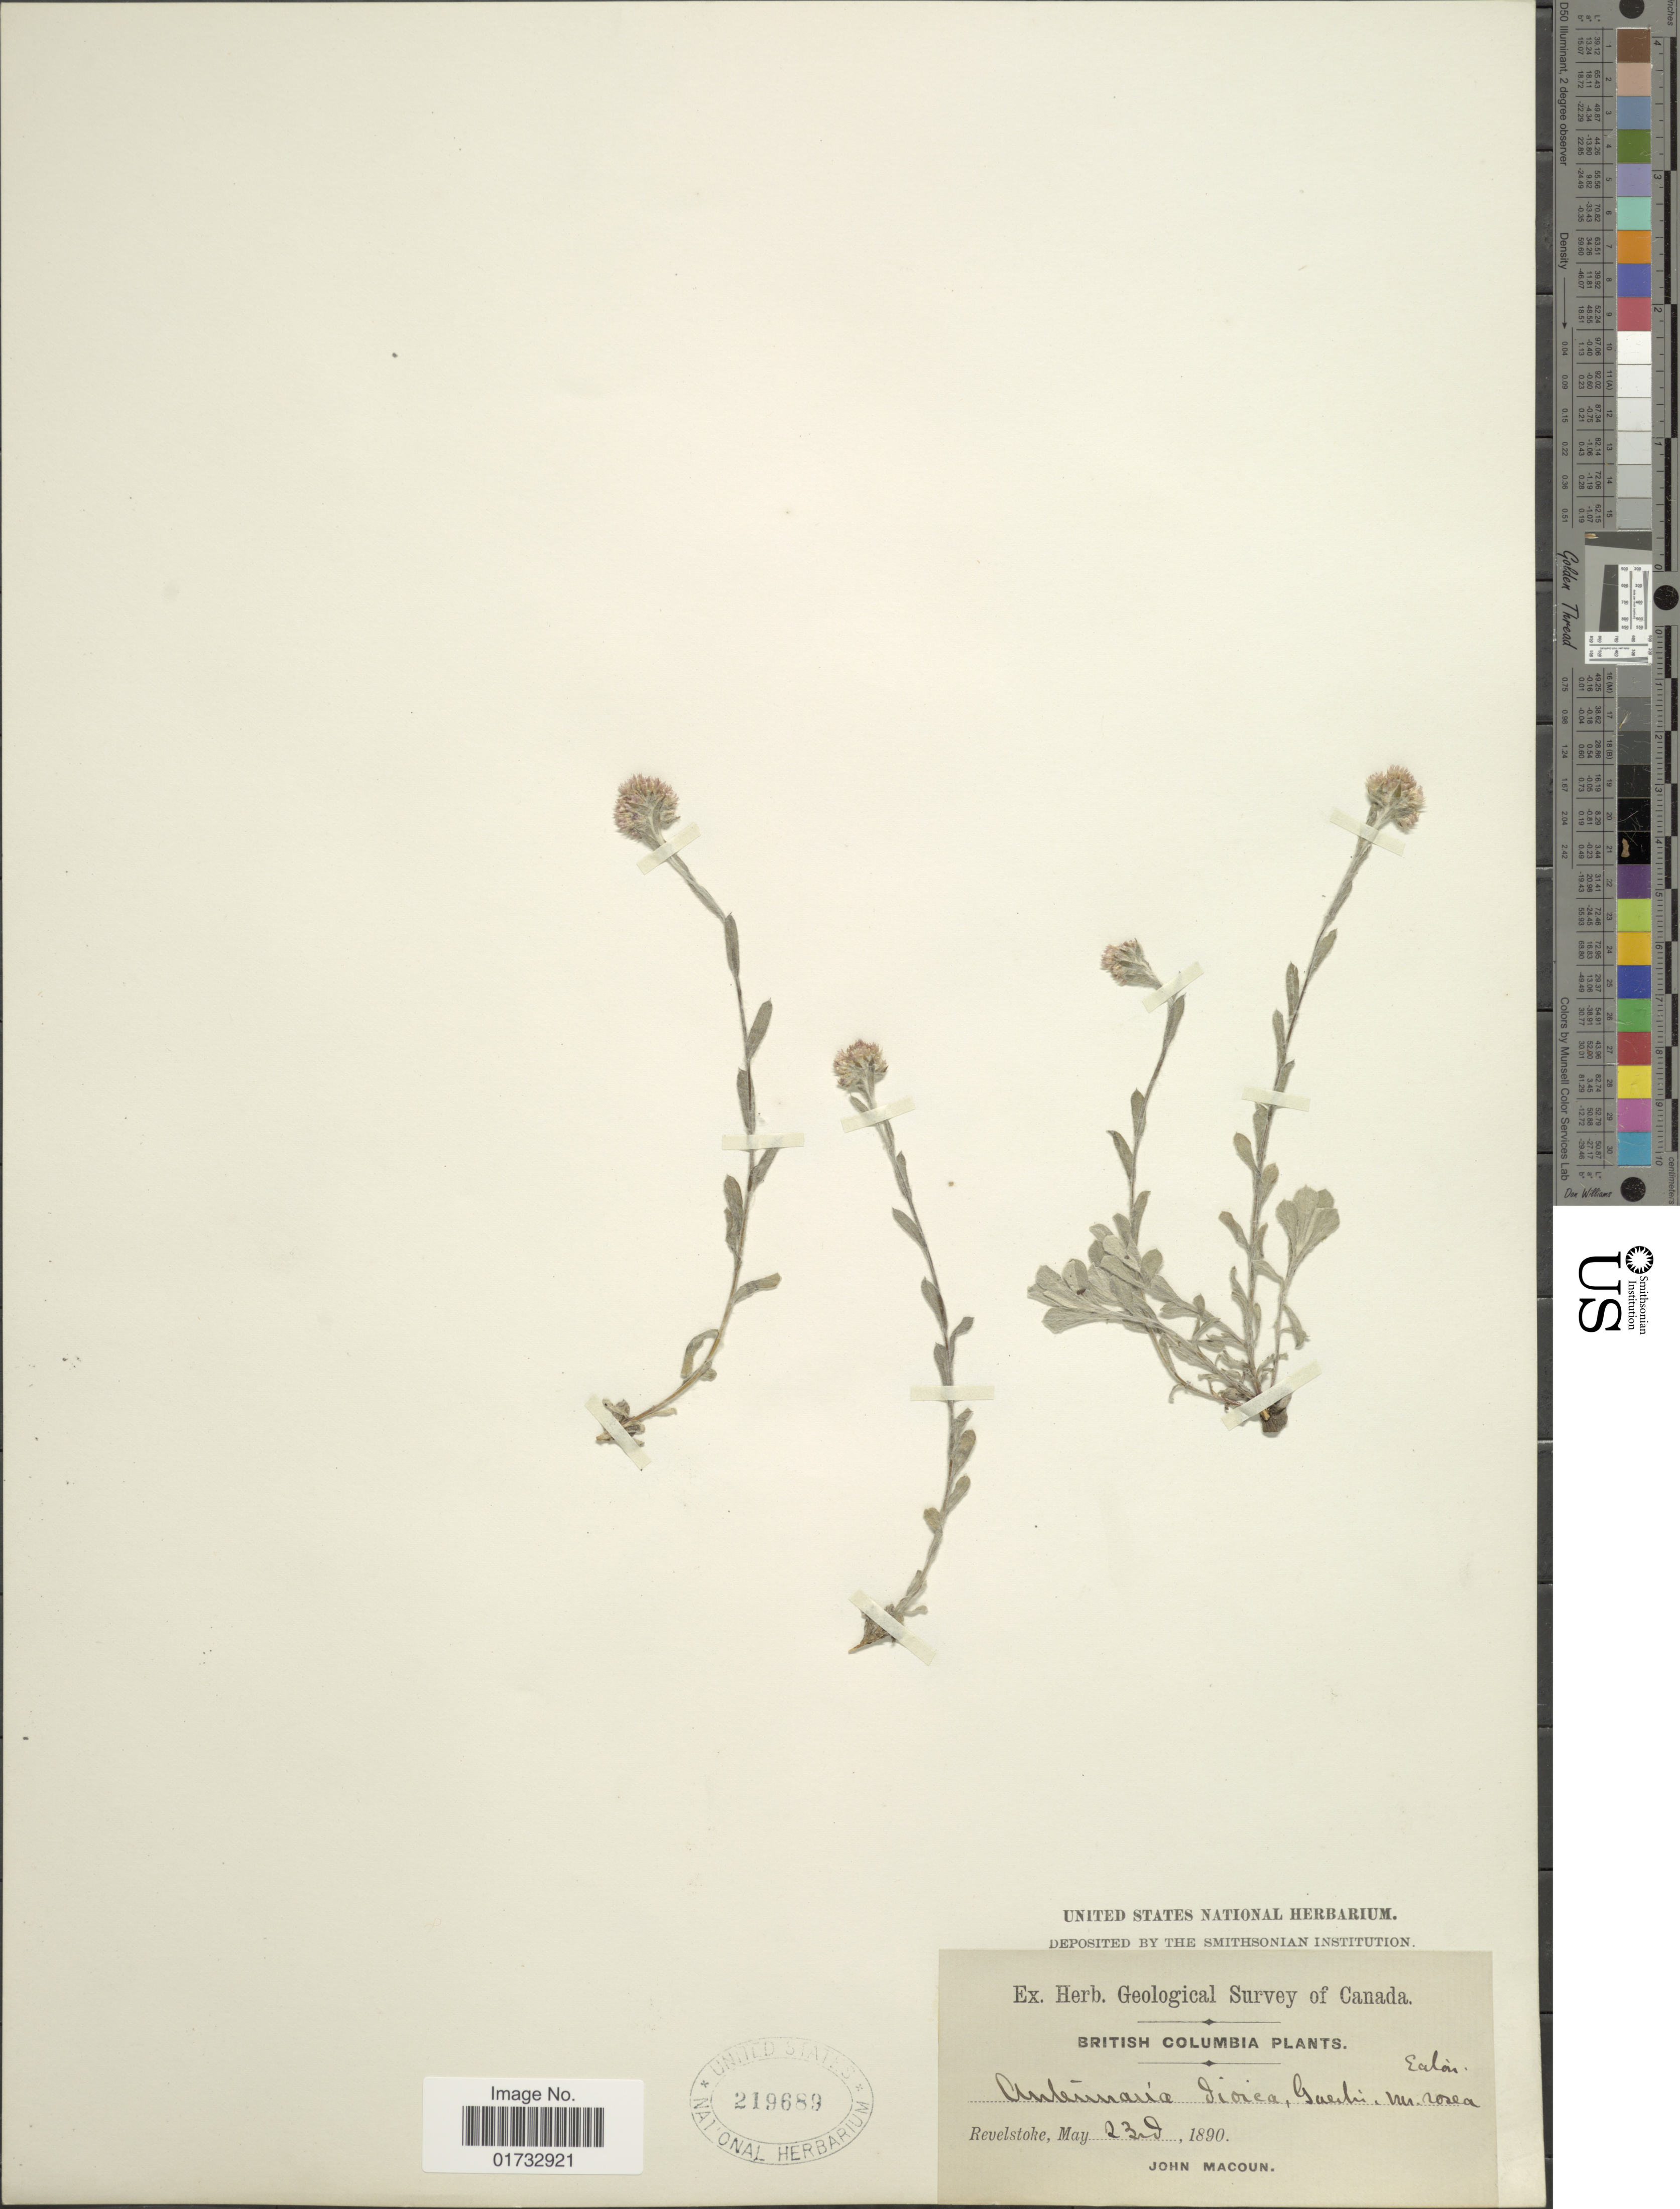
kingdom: Plantae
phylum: Tracheophyta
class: Magnoliopsida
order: Asterales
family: Asteraceae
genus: Antennaria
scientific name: Antennaria rosea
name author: Greene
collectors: J. Macoun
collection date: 1890-05-23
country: Canada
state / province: British Columbia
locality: Revelstoke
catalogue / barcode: US 219689